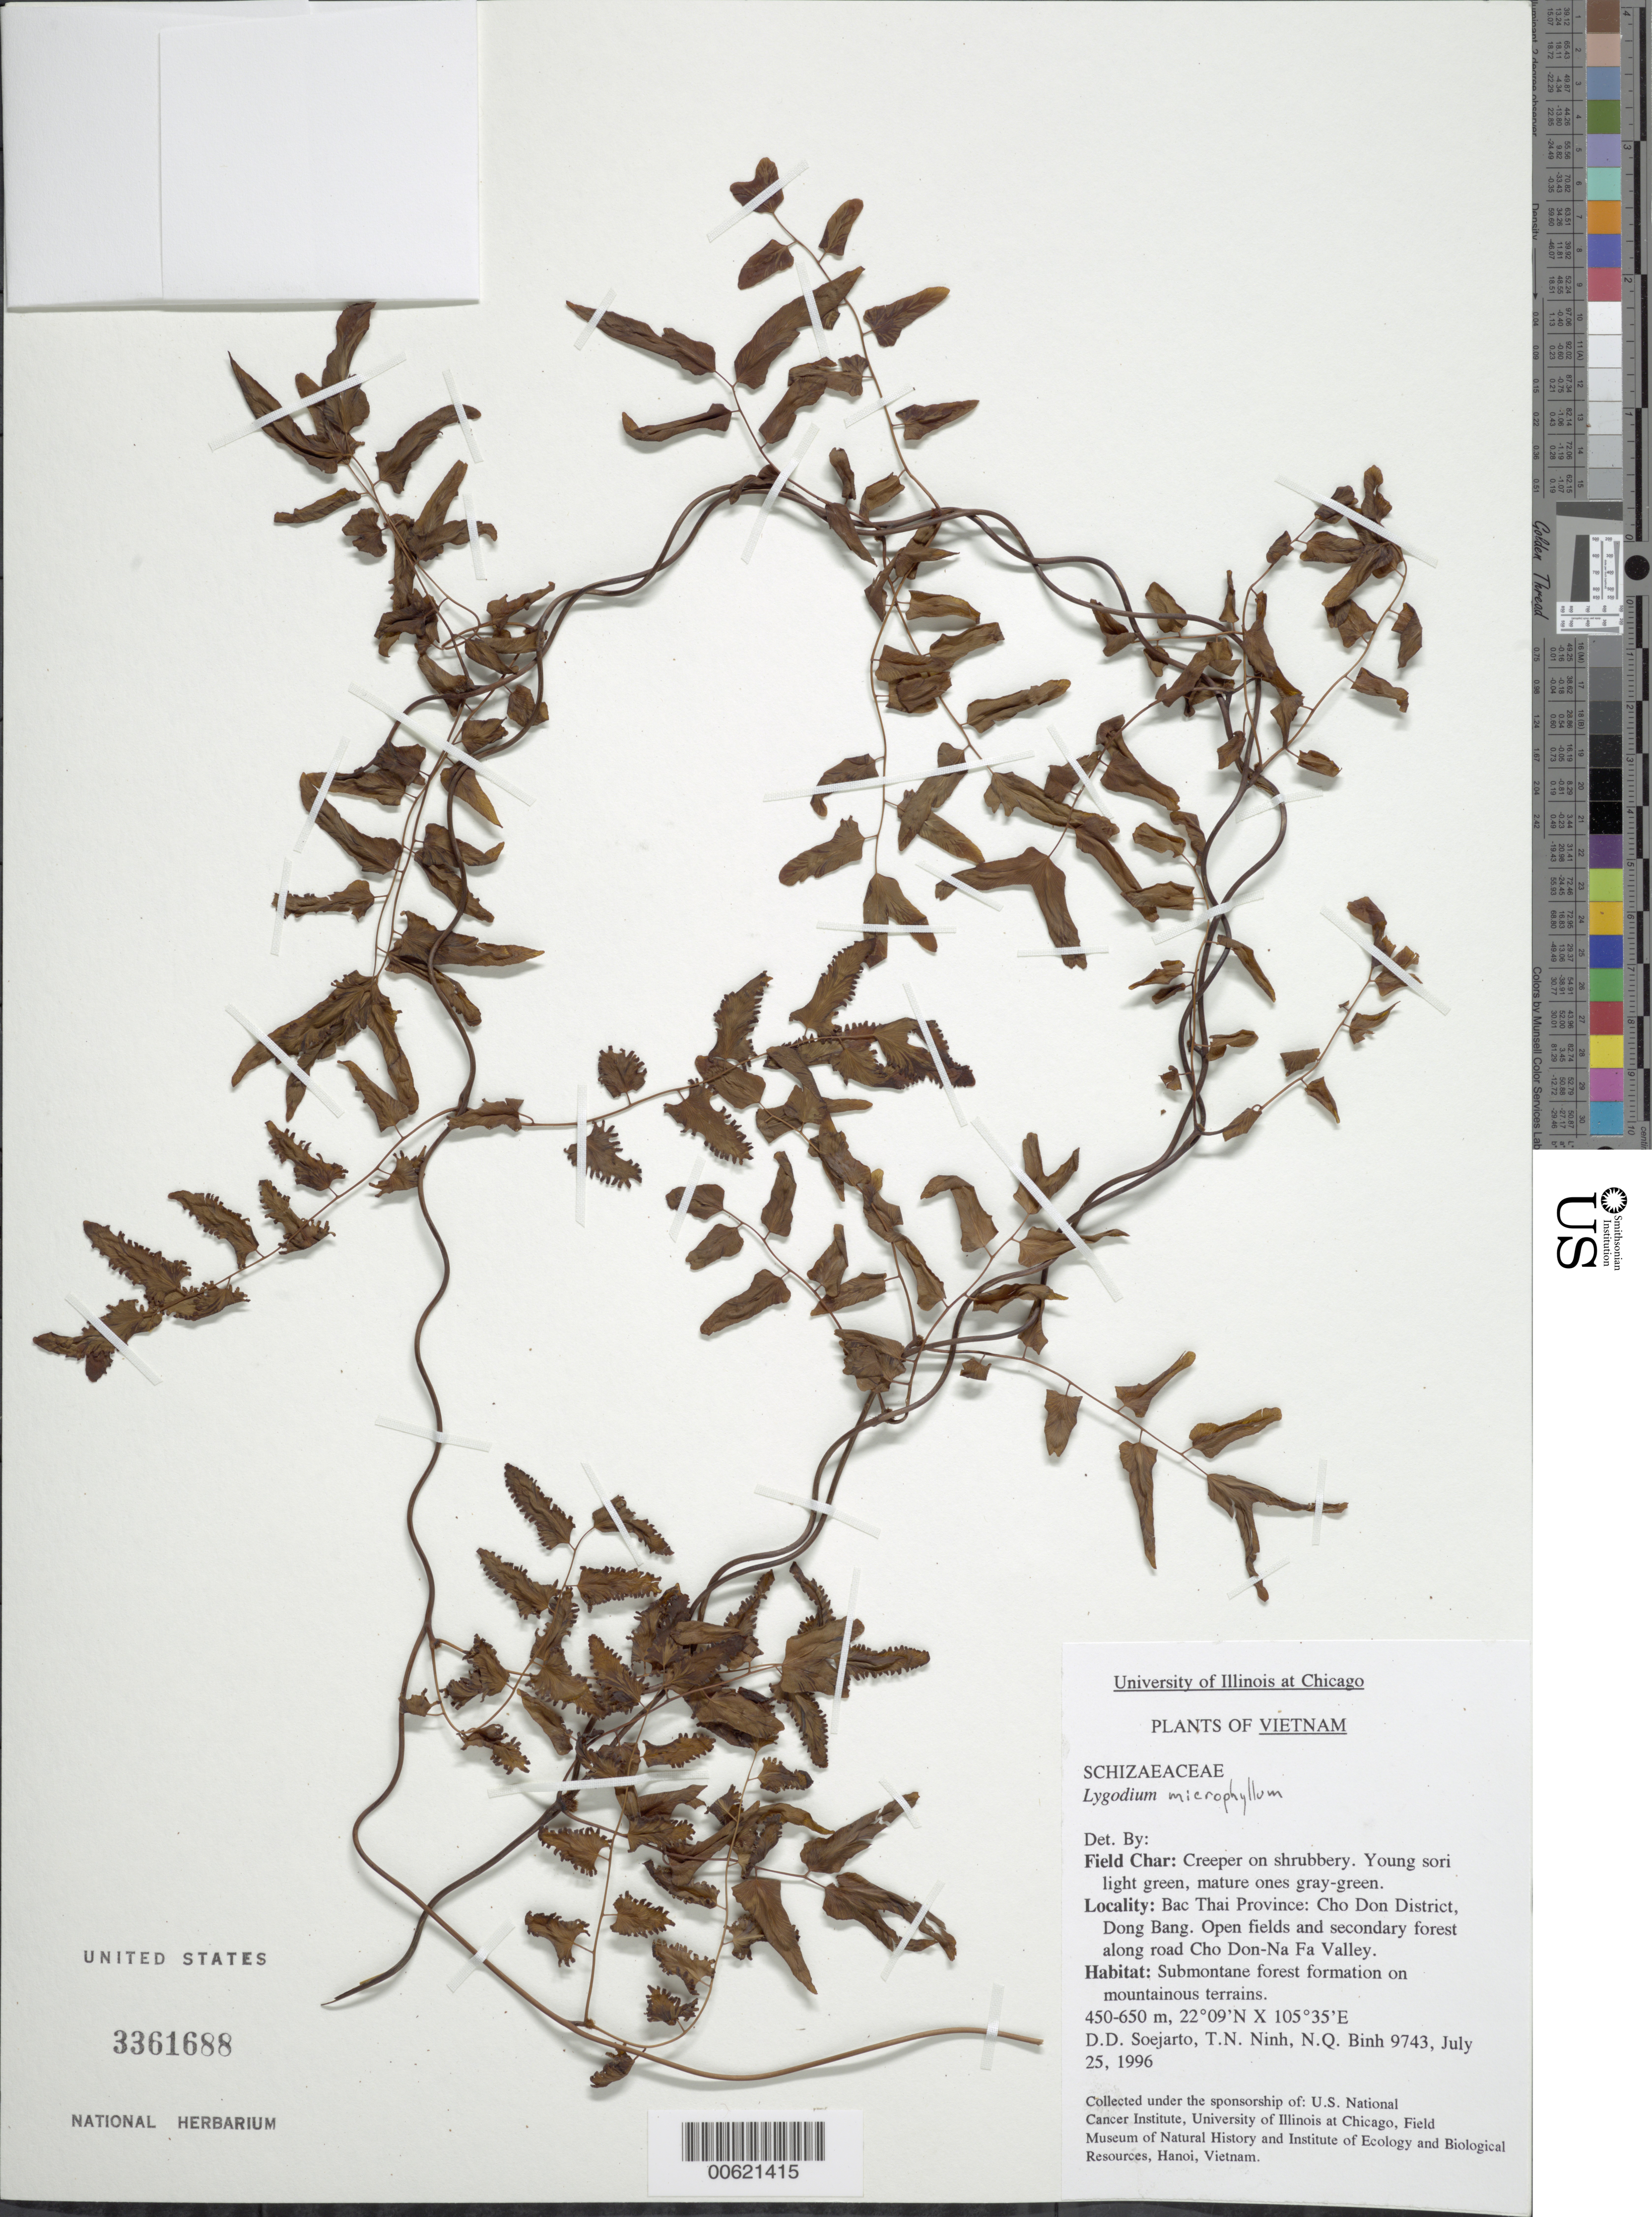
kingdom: Plantae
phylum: Tracheophyta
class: Polypodiopsida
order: Schizaeales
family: Lygodiaceae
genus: Lygodium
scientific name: Lygodium microphyllum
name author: (Cav.) R. Br.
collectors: T. N. Ninh & N. Binh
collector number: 9743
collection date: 1996-07-25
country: Vietnam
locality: Bac Thai Province: Cho Don District, Dong Bang. Open fields and secondary forest along road Cho Don-Na Fa Valley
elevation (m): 450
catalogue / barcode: US 3361688